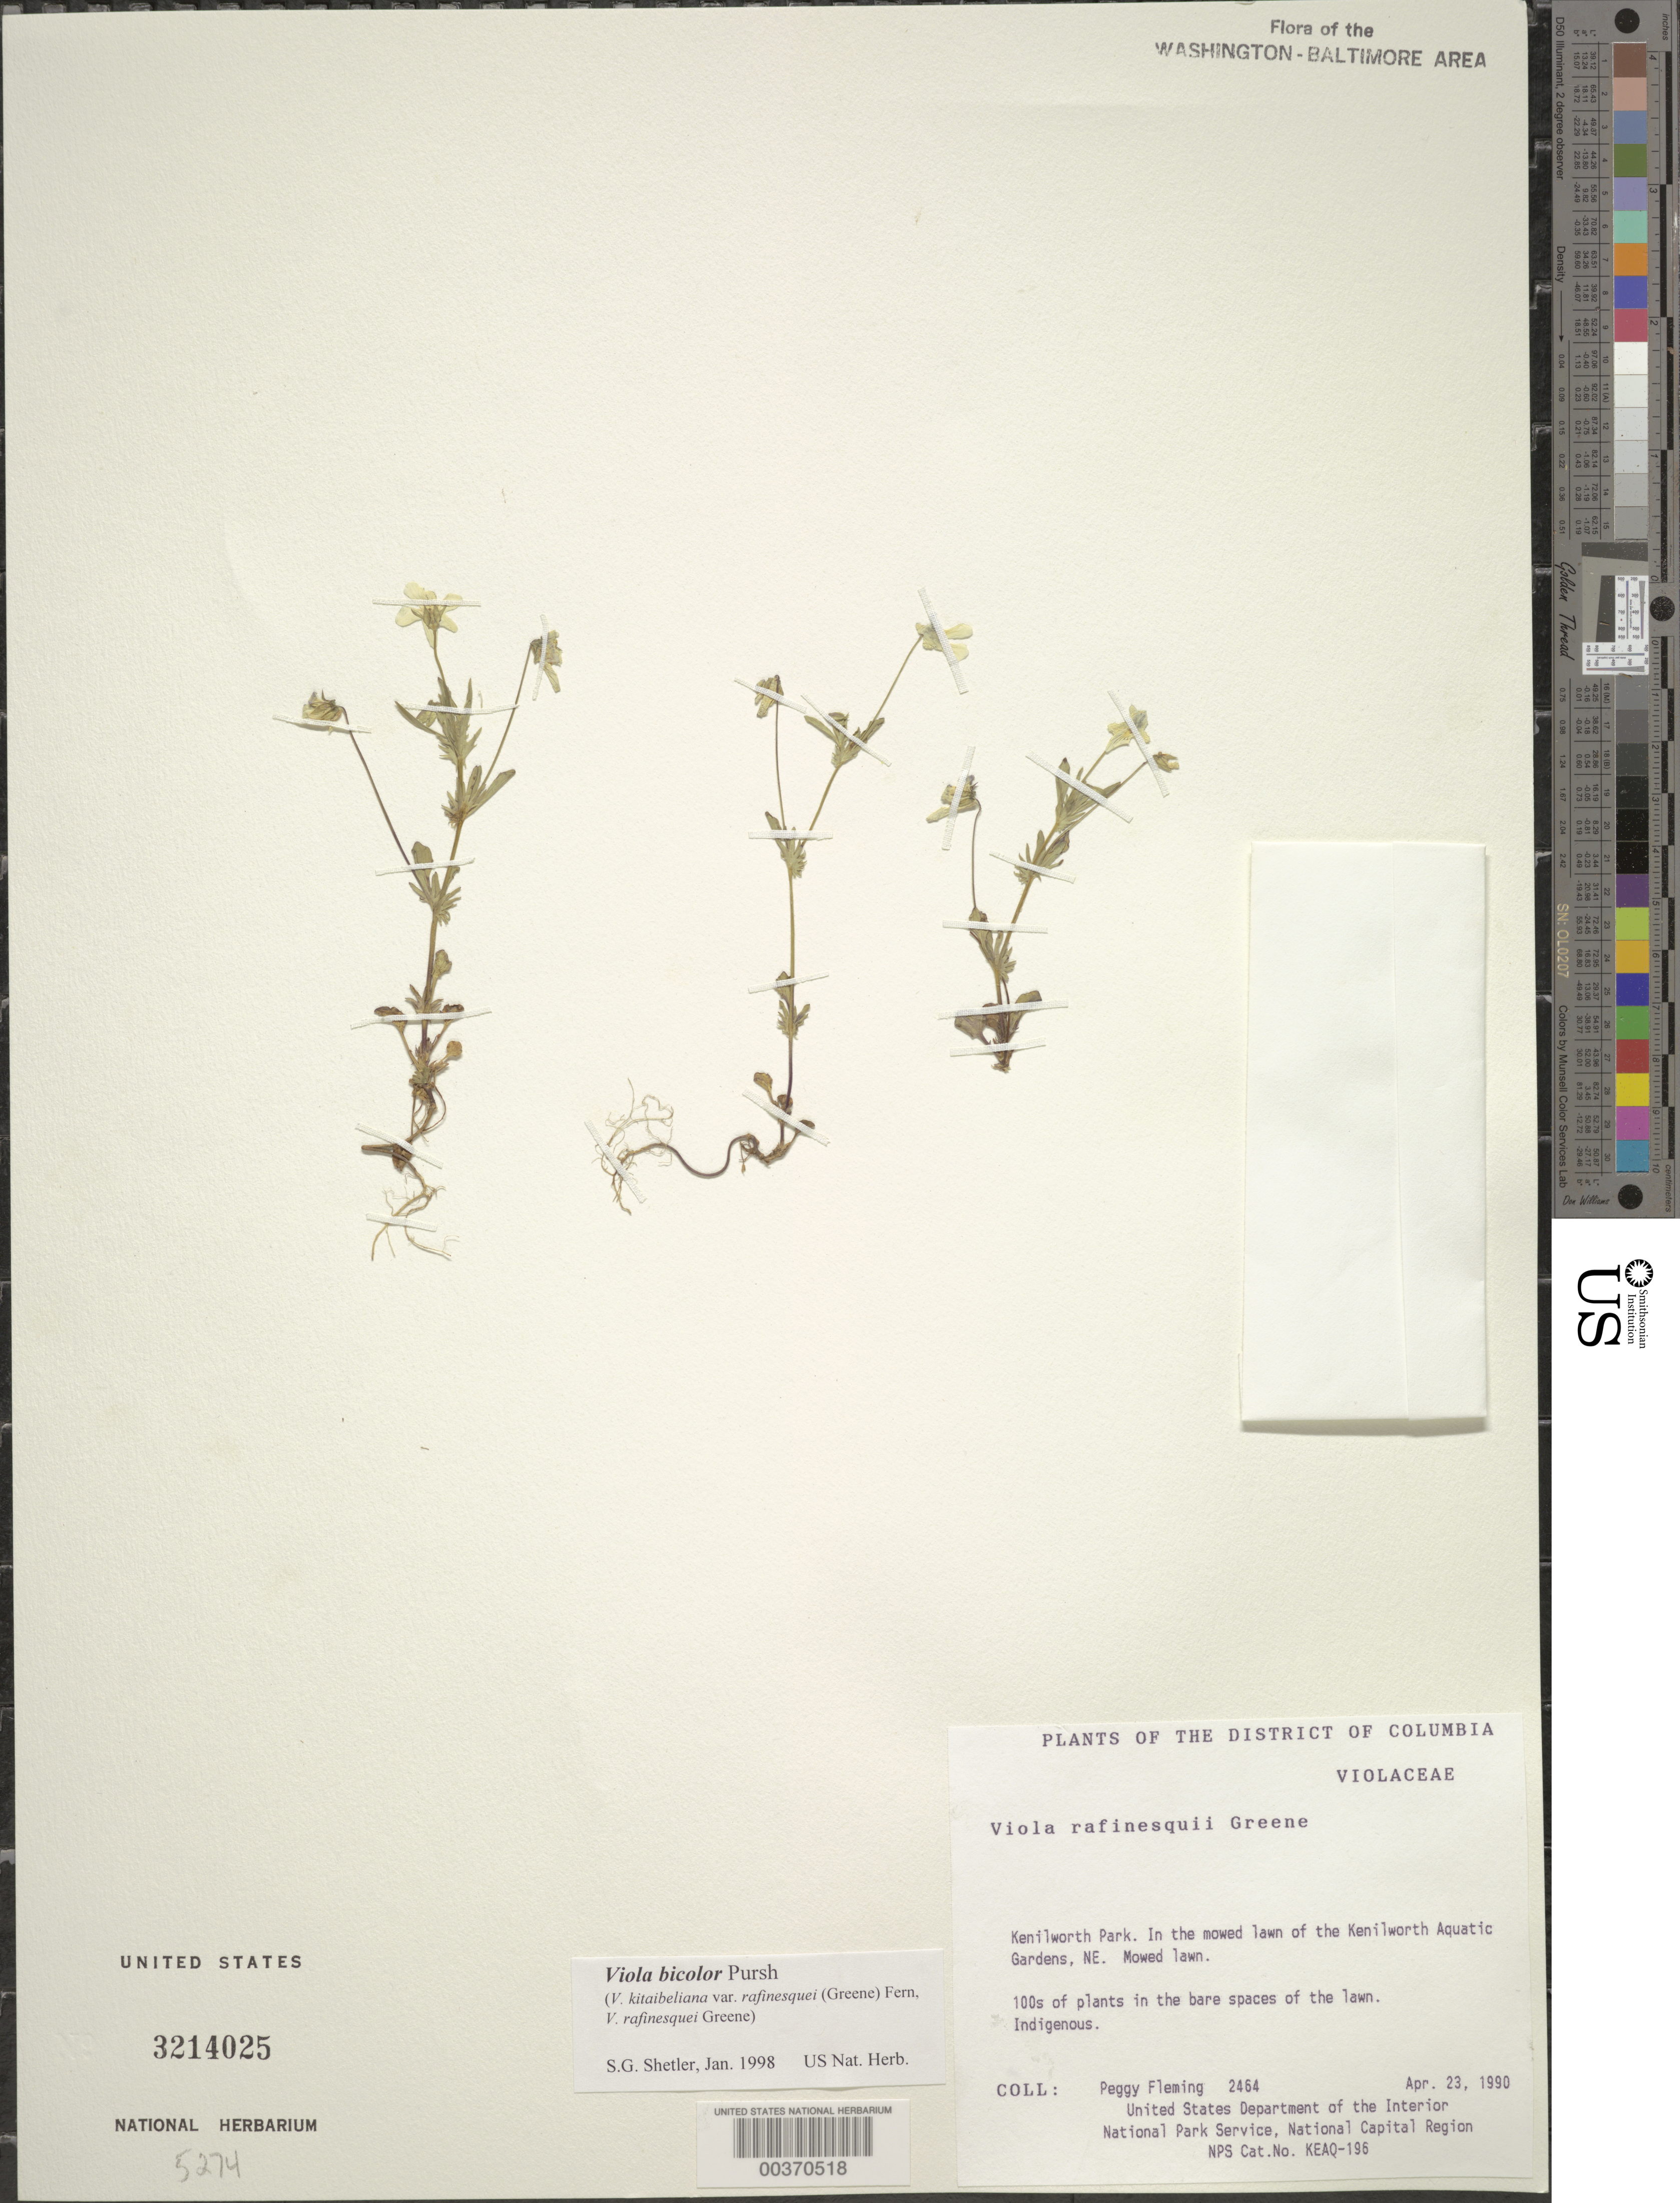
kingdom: Plantae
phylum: Tracheophyta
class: Magnoliopsida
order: Malpighiales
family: Violaceae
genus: Viola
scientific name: Viola bicolor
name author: Pursh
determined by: Shetler, Stanwyn G., (US), NMNH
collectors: P. Fleming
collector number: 2464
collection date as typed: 23 Apr 1990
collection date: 1990-04-23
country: United States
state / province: District of Columbia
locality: Kenilworth Park, Kenilworth Aquatic Gardens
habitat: Mowedlawn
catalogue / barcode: US 3214025